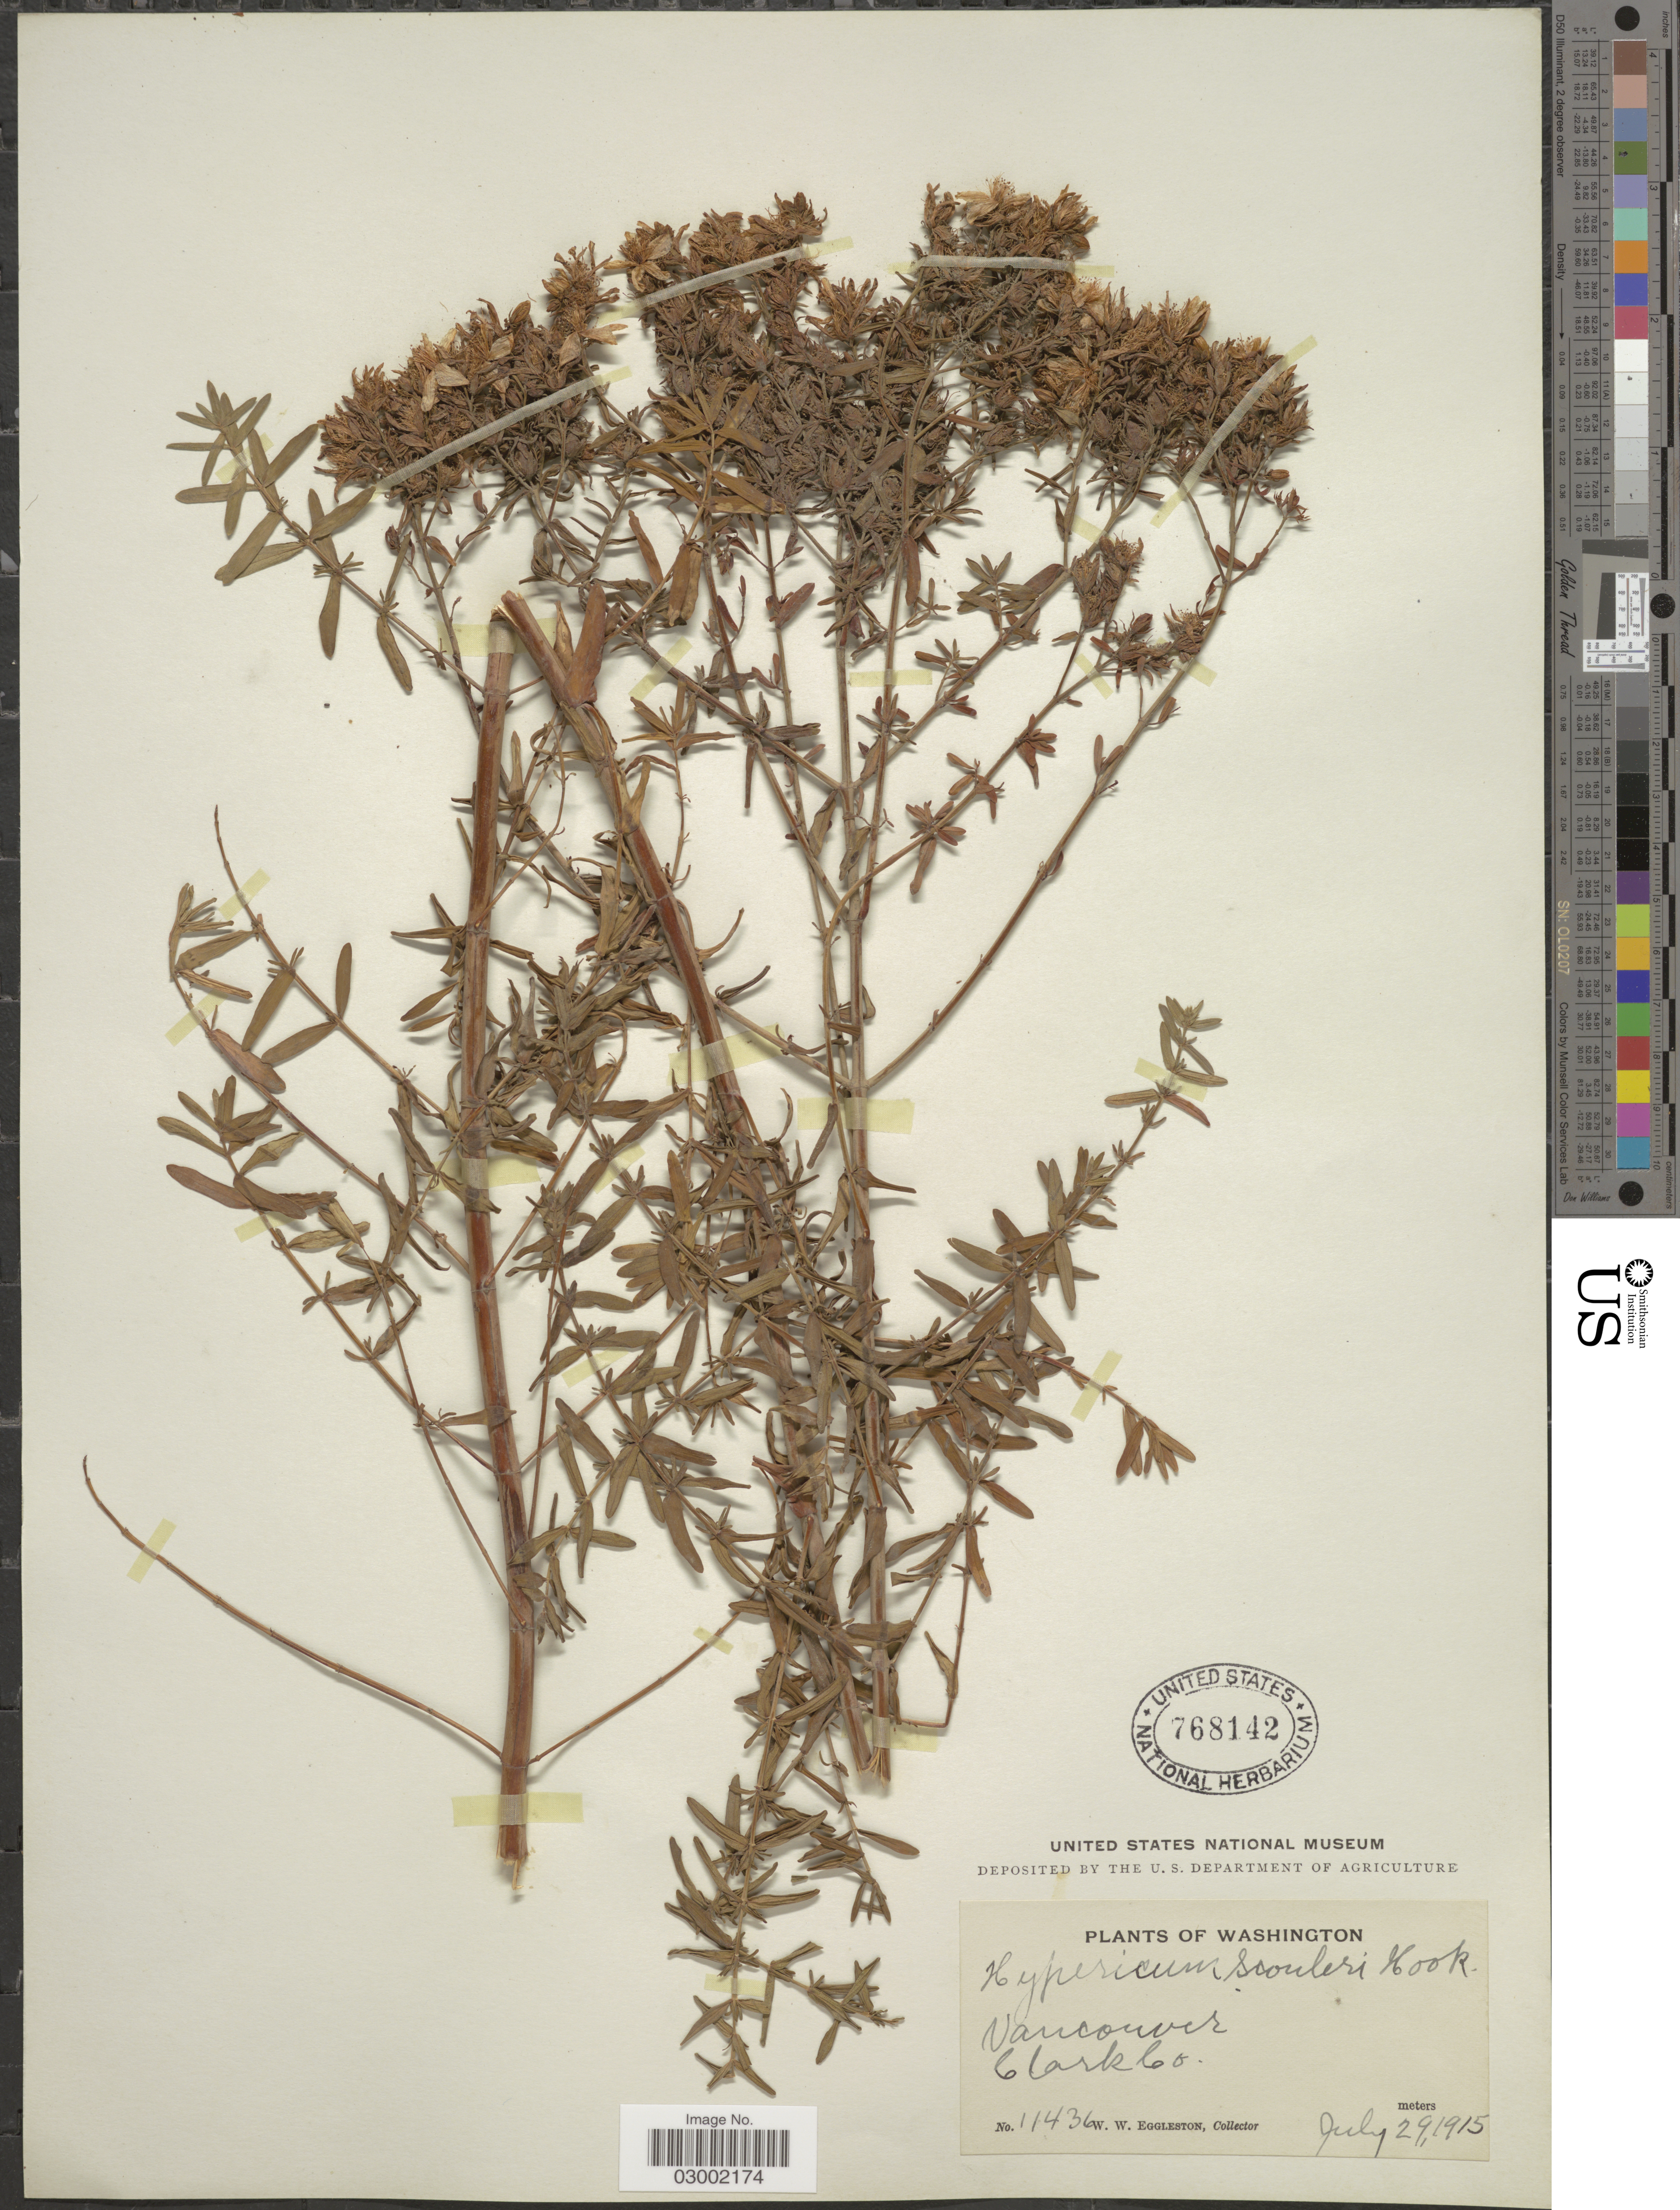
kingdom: Plantae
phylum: Tracheophyta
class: Magnoliopsida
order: Malpighiales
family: Hypericaceae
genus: Hypericum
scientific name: Hypericum perforatum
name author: L.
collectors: W. W. Eggleston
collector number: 11436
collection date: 1915-07-29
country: United States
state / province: Washington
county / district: Clark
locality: Vancouver, Clark Co.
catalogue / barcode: US 768142